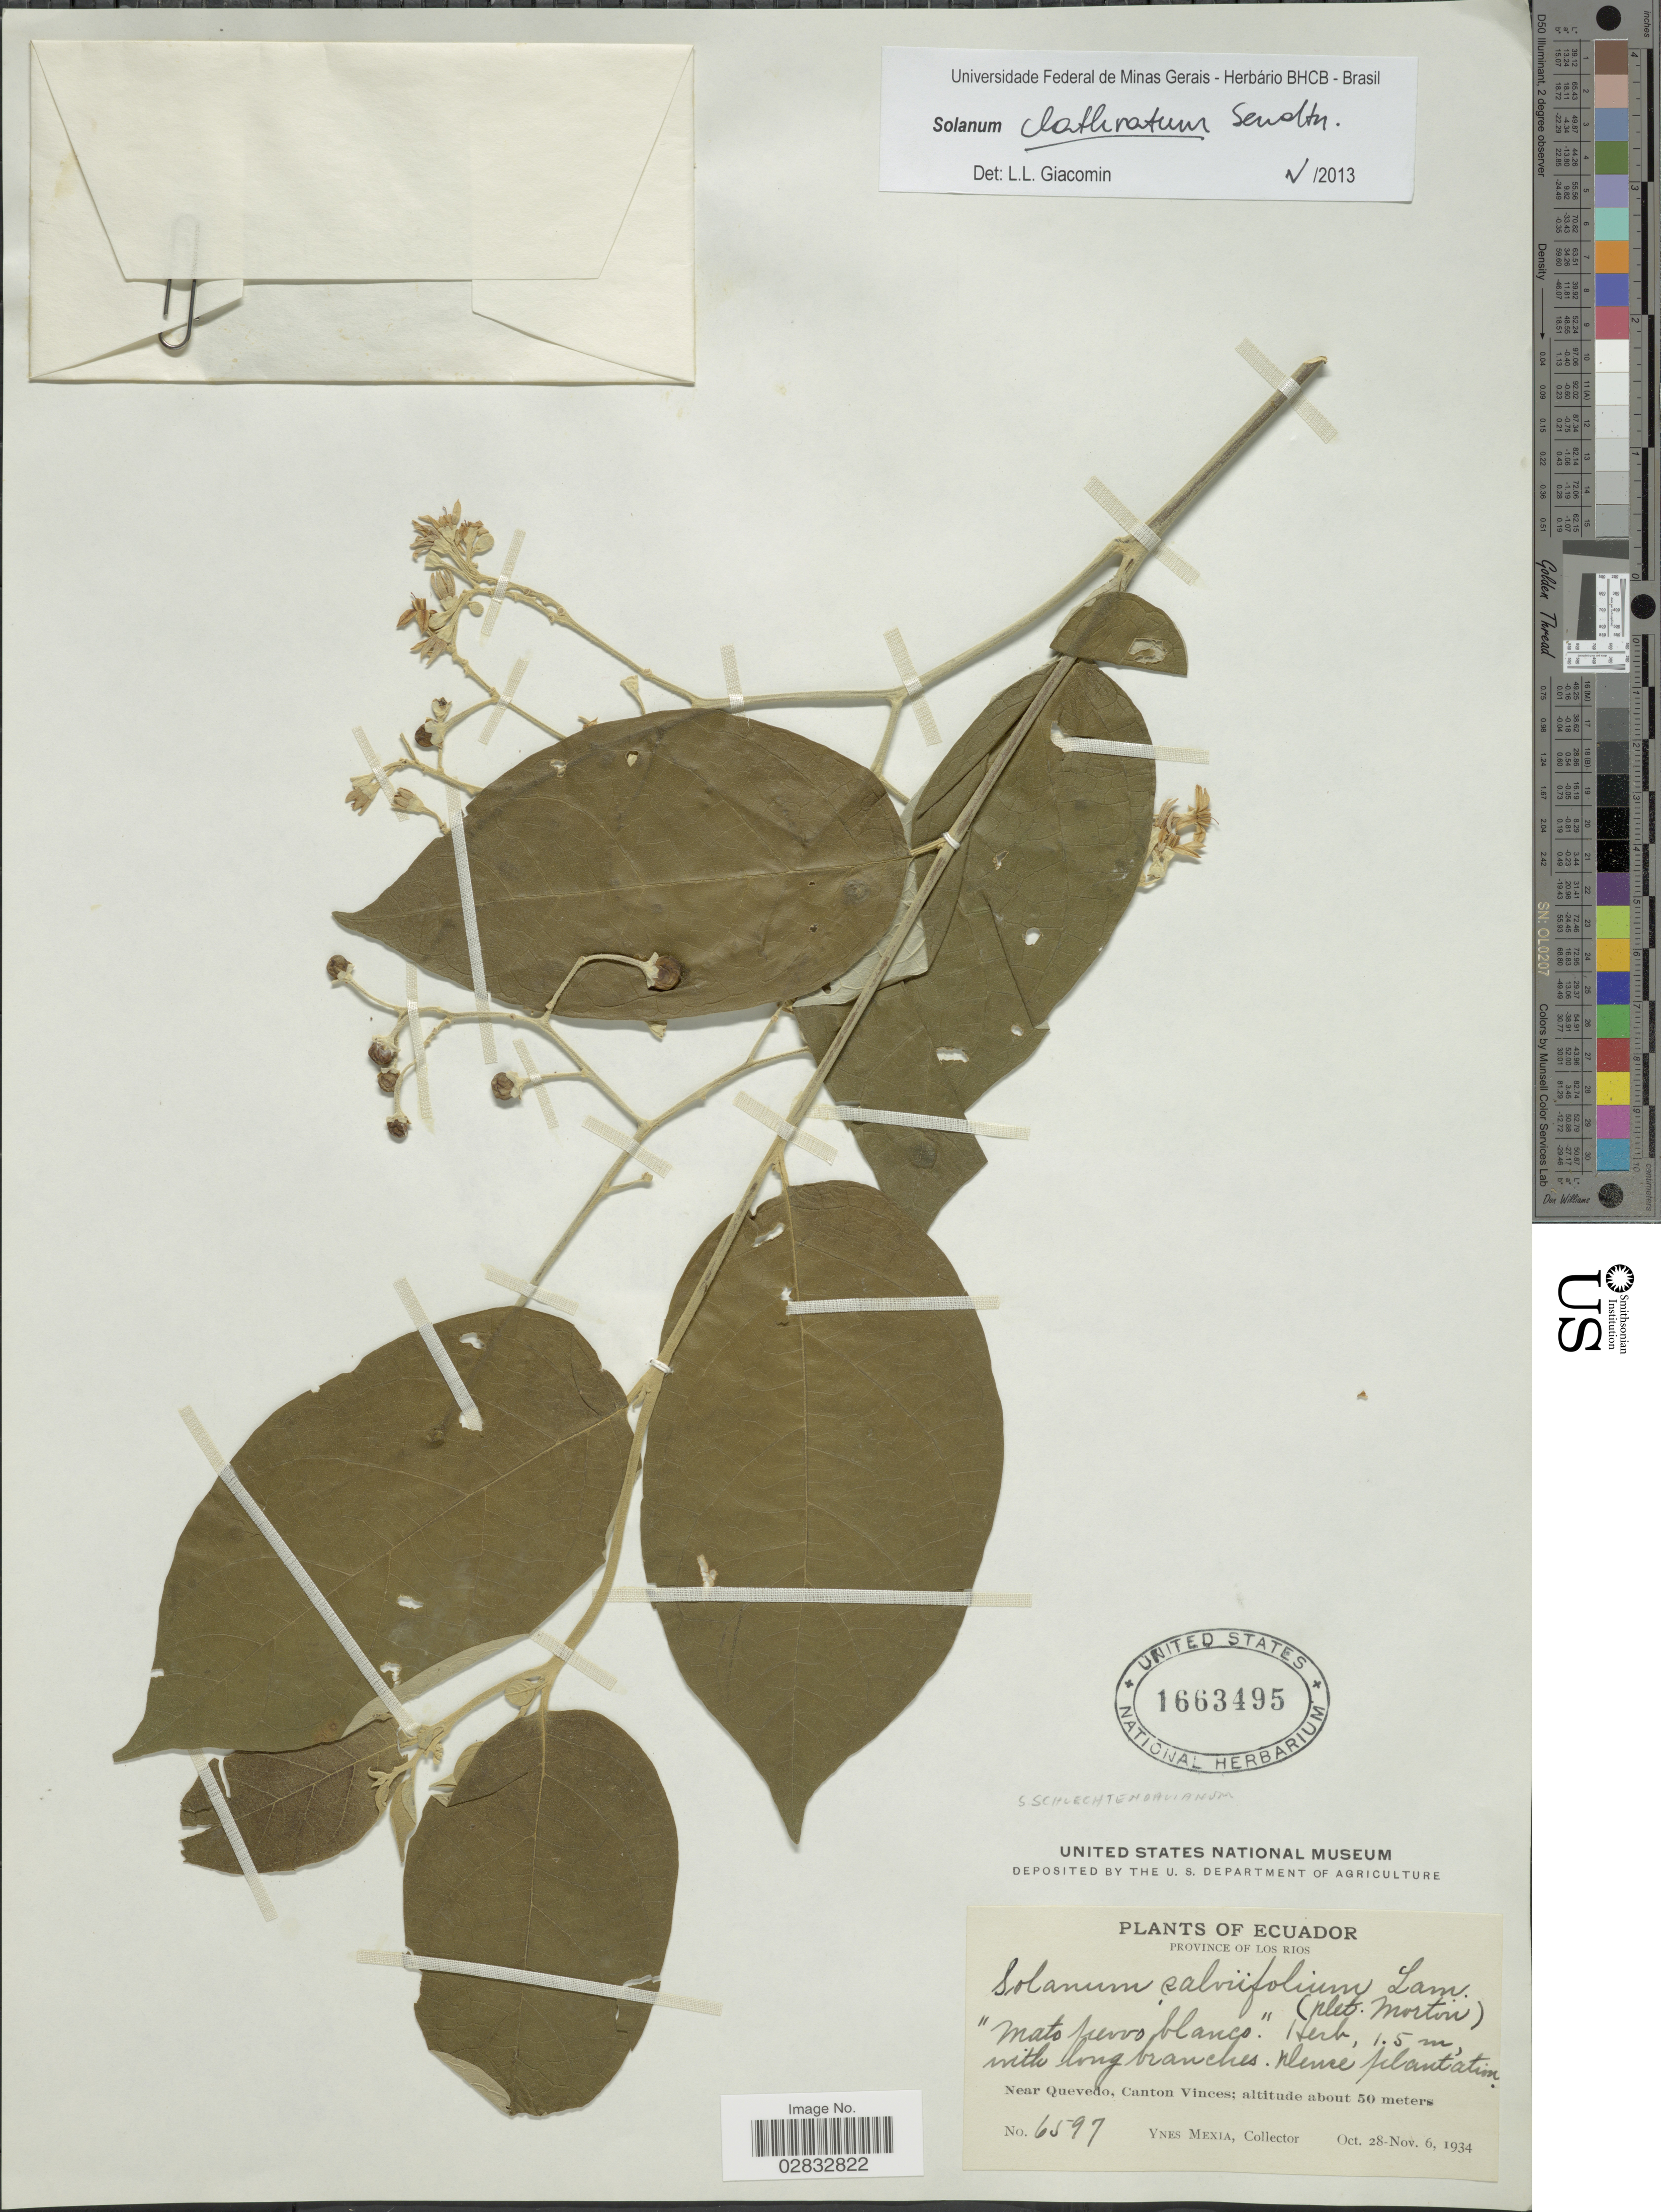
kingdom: Plantae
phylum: Tracheophyta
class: Magnoliopsida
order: Solanales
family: Solanaceae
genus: Solanum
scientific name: Solanum clathratum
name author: Sendtn.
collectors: Y. Mexia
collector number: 6597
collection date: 1934-10-28/1934-11-06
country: Ecuador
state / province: Los Ríos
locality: Dense plantation. Near Quevedo, Canton Vinces.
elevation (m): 50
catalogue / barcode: US 1663495